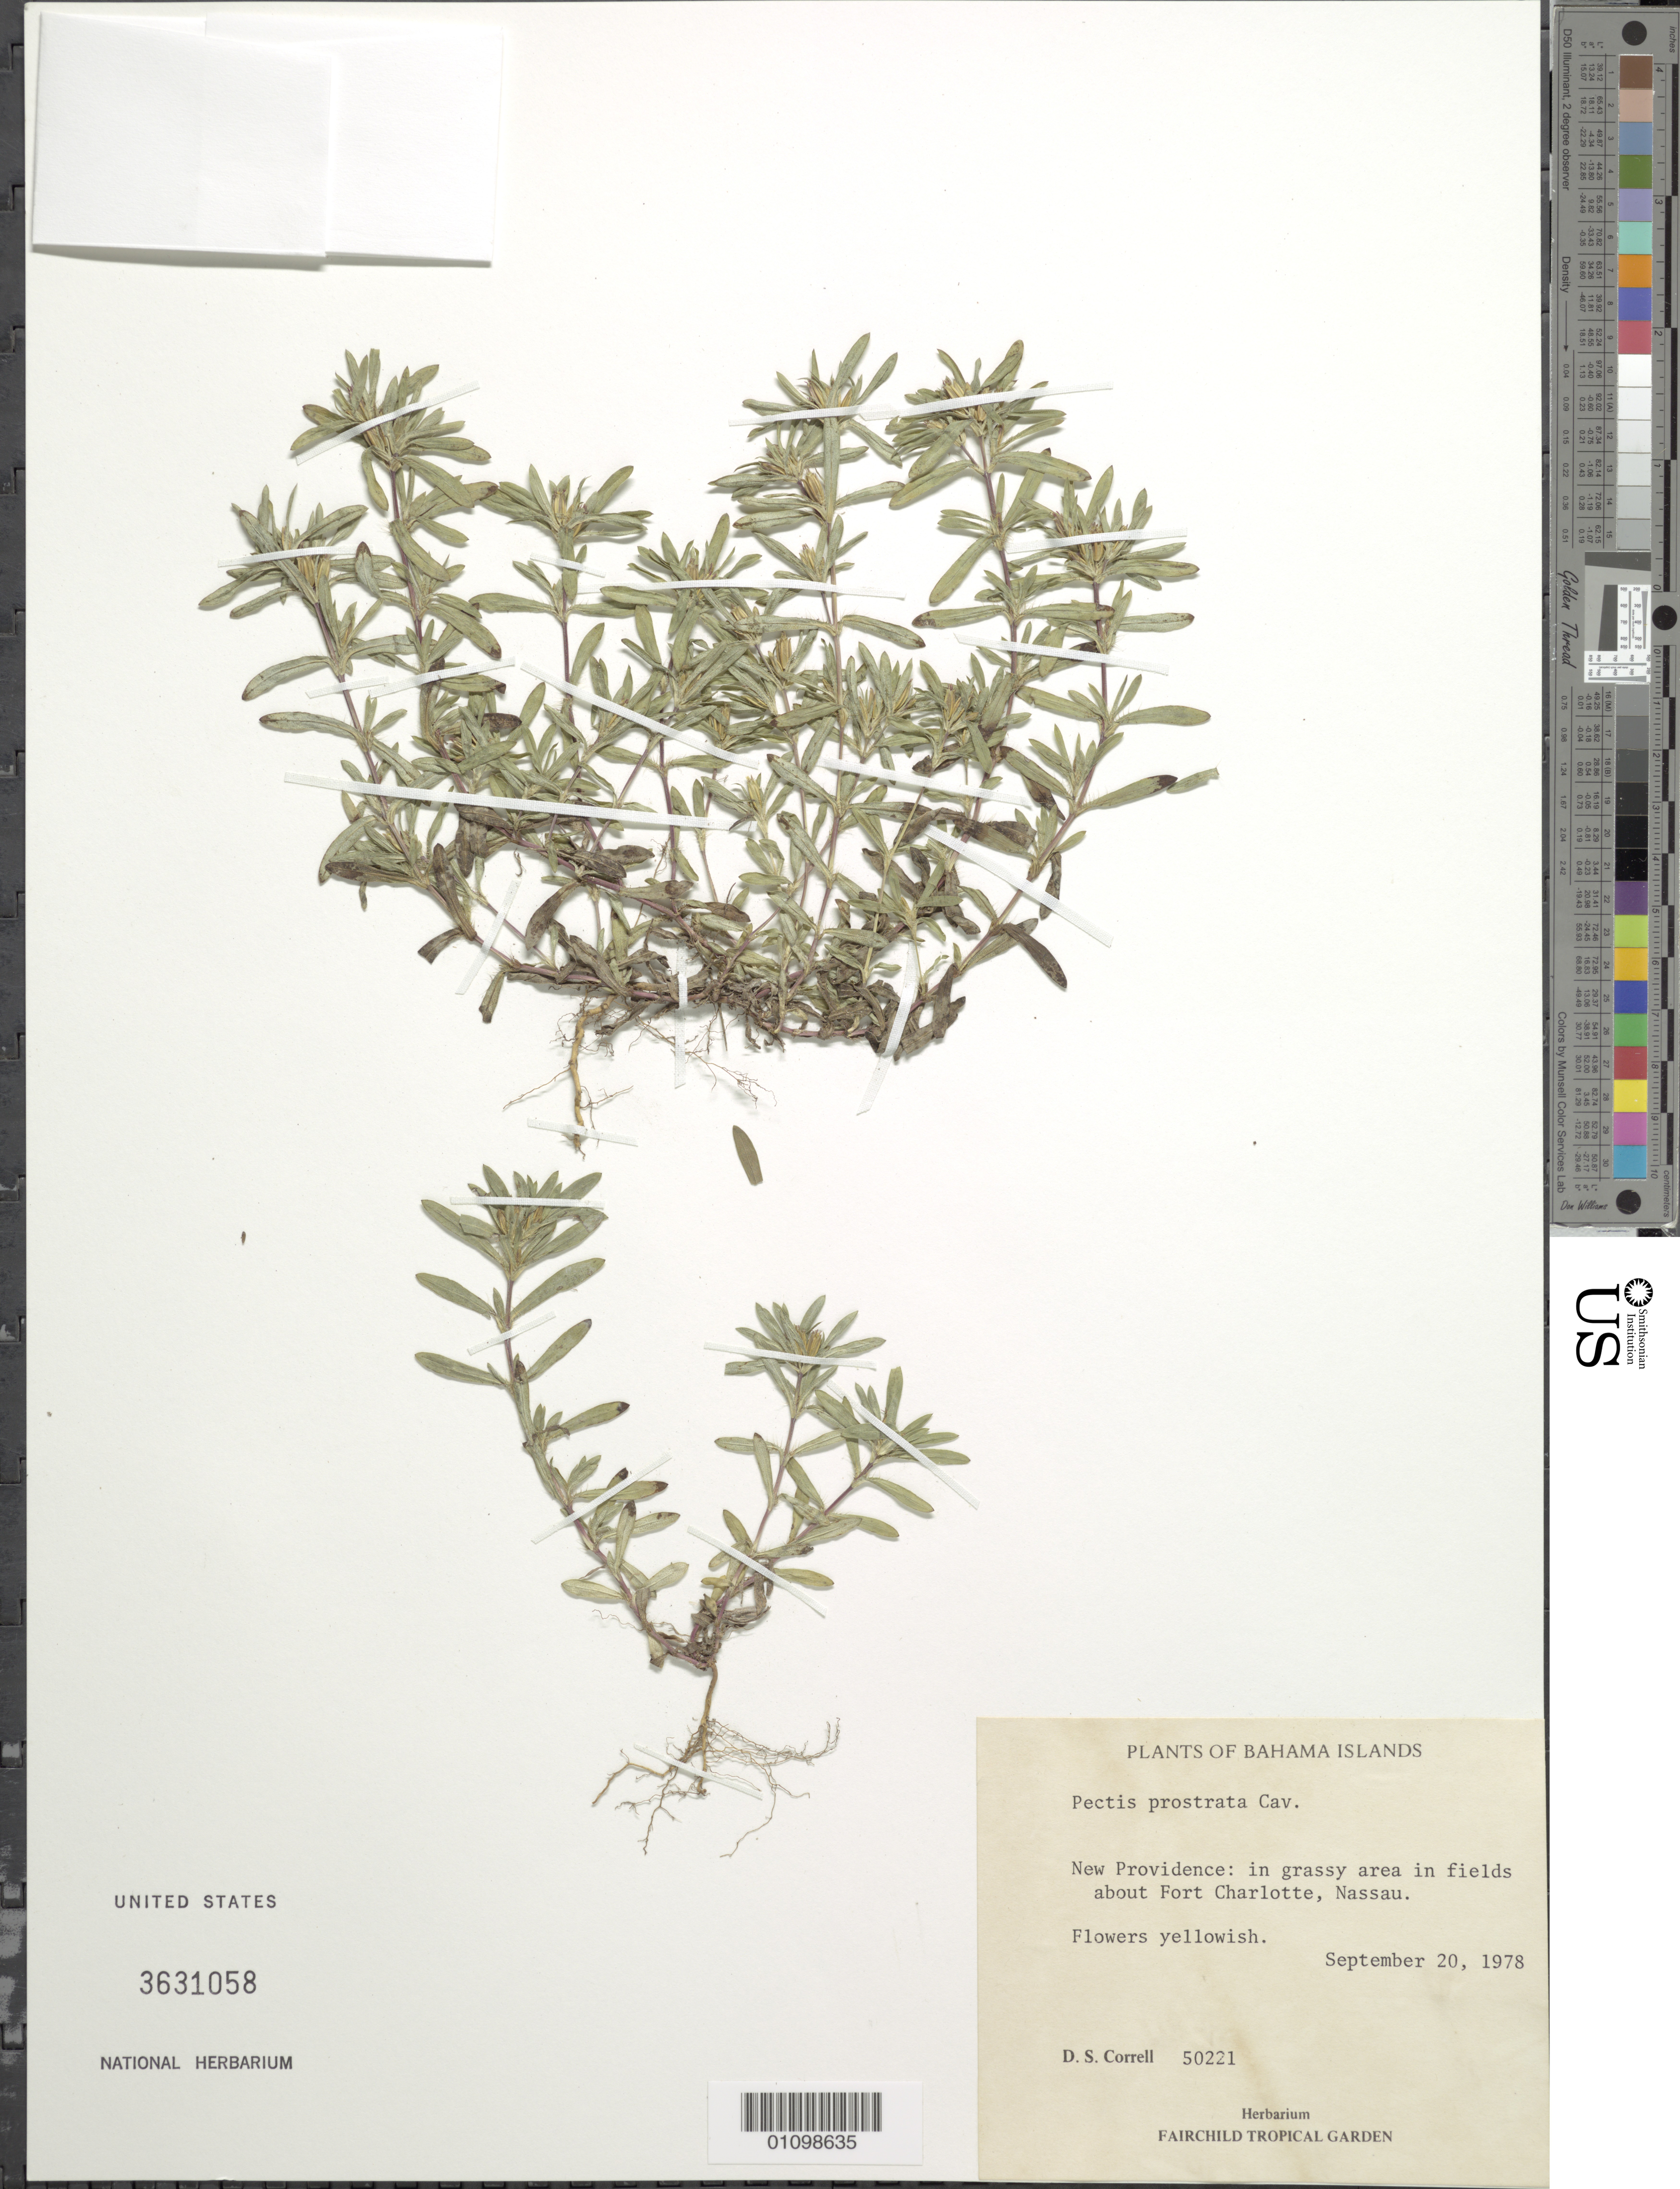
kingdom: Plantae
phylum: Tracheophyta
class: Magnoliopsida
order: Asterales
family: Asteraceae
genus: Pectis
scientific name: Pectis prostrata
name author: Cav.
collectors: D. S. Correll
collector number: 50221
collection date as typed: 20 Sep 1978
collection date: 1978-09-20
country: Bahamas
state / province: New Providence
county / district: Nassau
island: New Providence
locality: In grassy area in fields about Fort Charlotte, Nassau.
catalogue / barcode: US 3631058